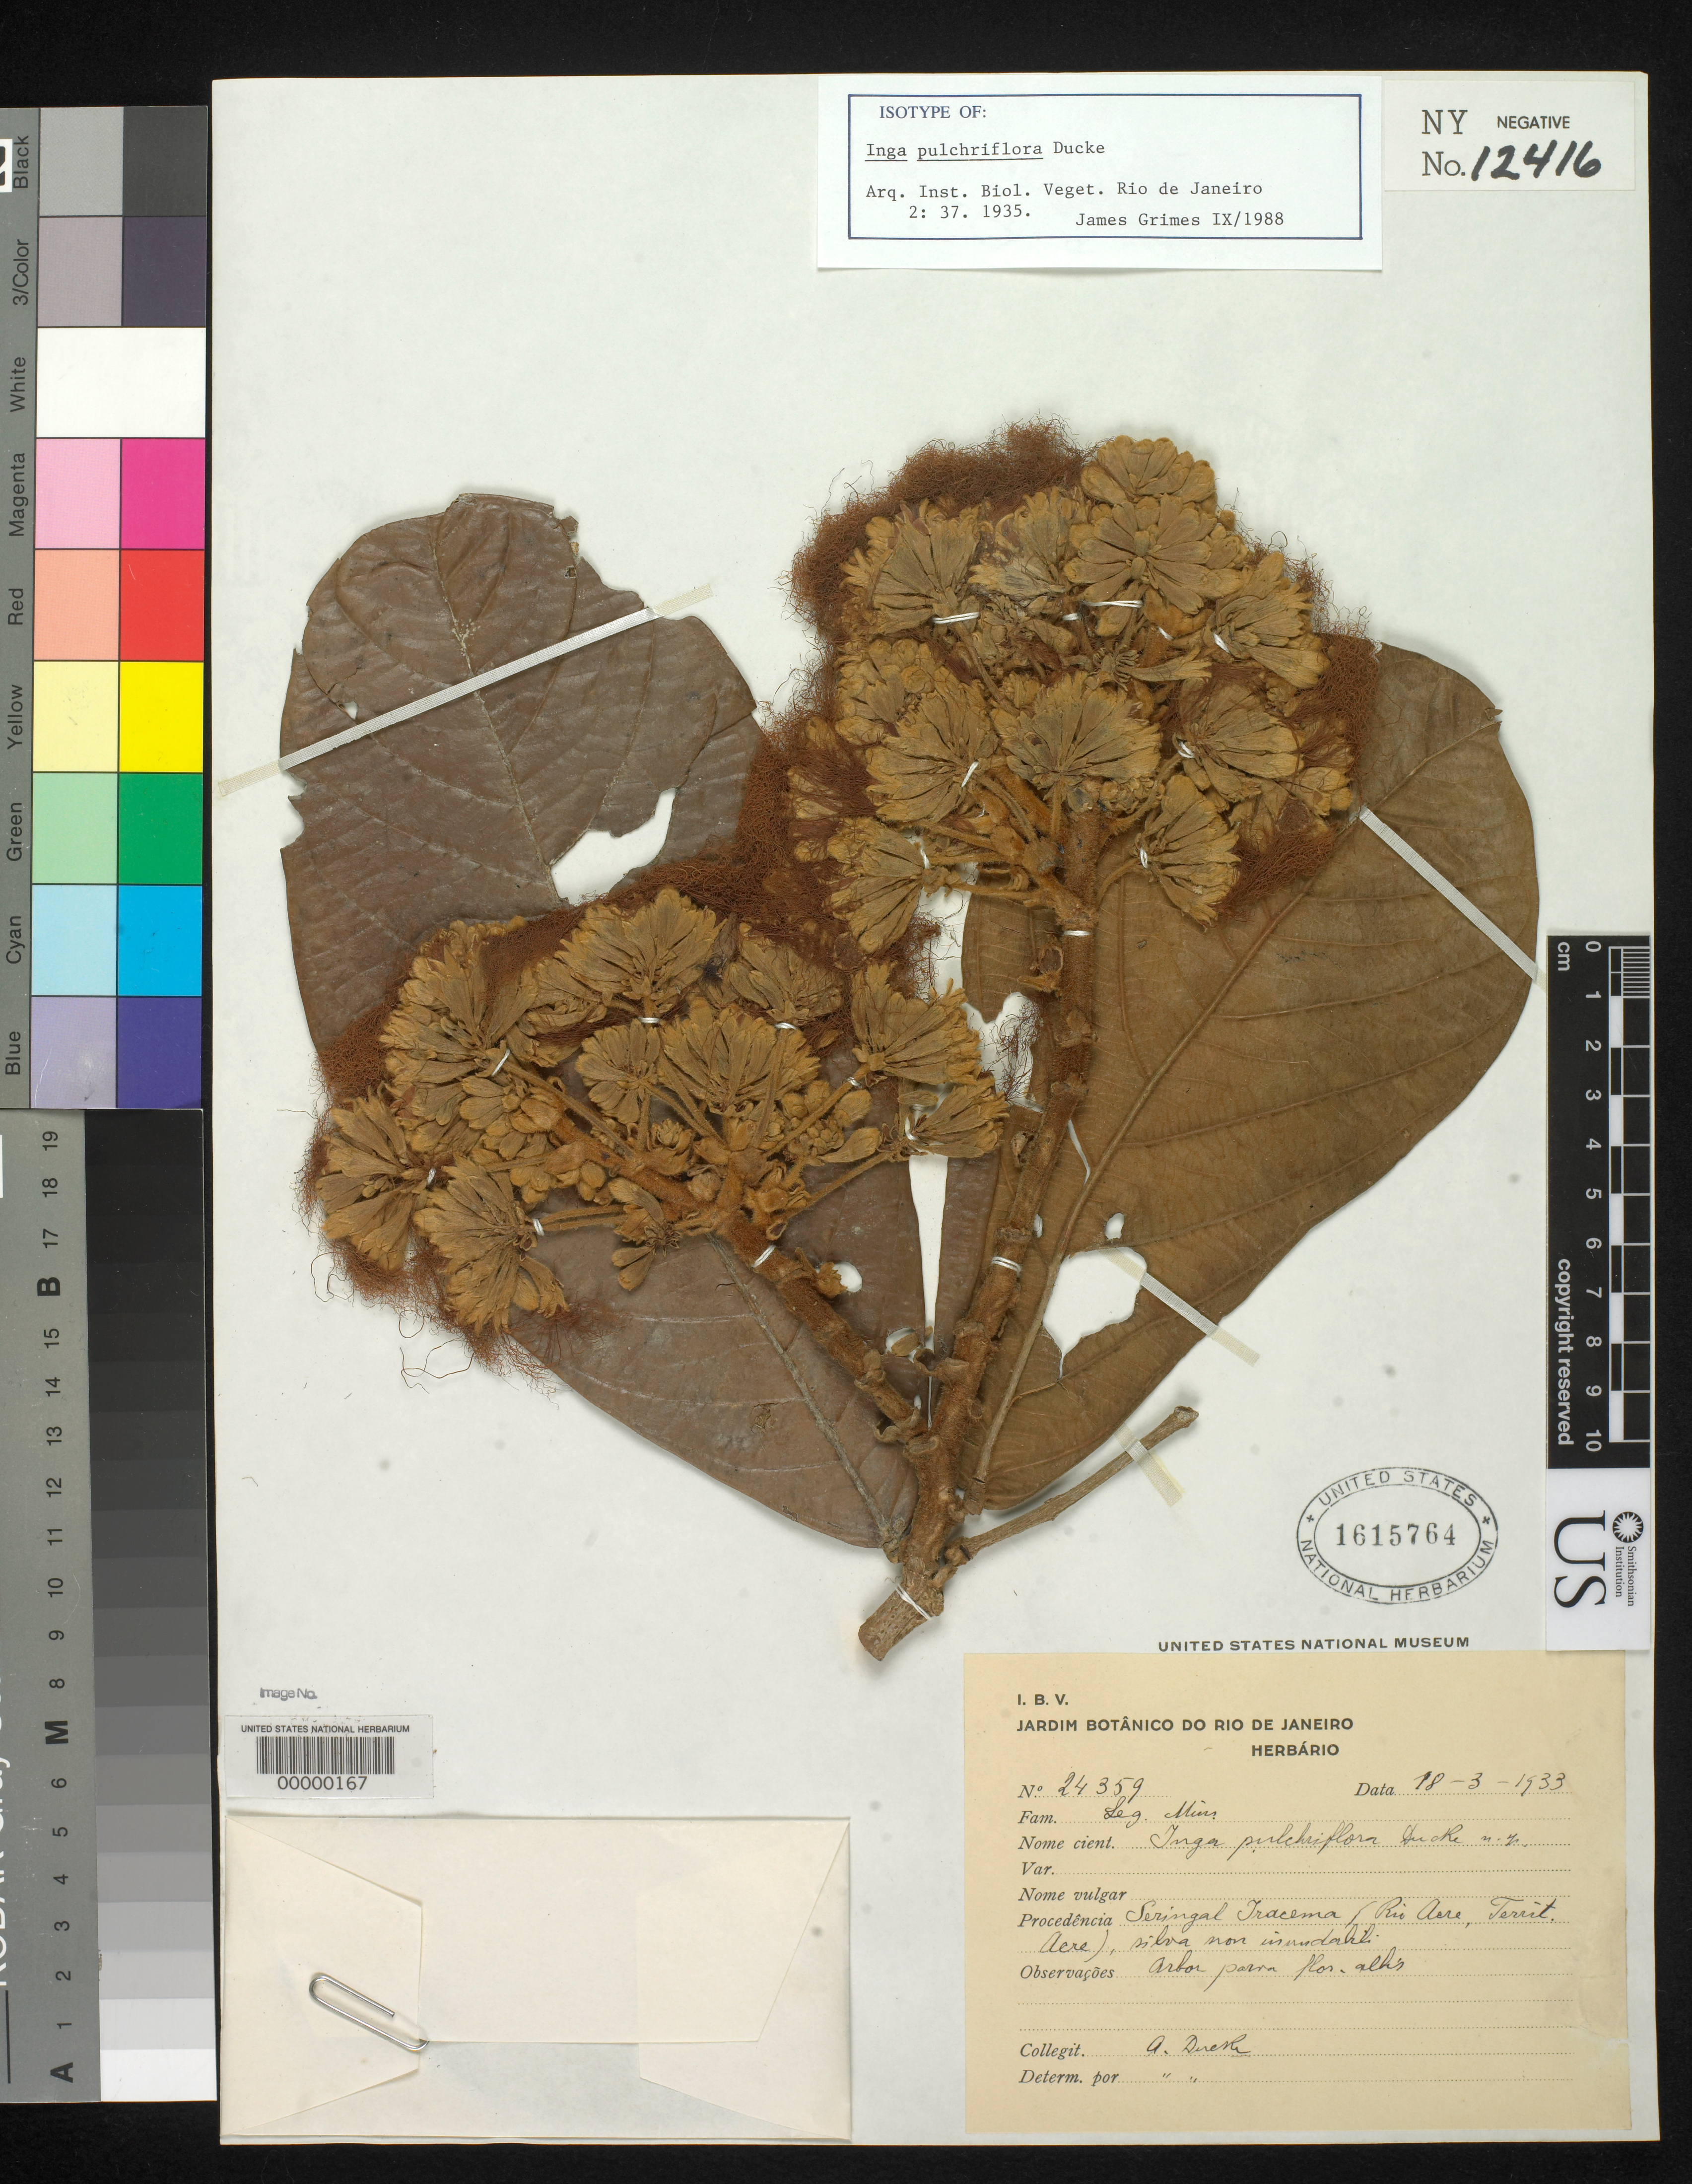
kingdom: Plantae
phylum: Tracheophyta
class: Magnoliopsida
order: Fabales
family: Fabaceae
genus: Inga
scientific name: Inga pulchriflora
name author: Ducke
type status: Isotype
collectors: A. Ducke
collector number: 24359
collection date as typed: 18 Mar 1933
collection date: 1933-03-18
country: Brazil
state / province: Acre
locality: Seringal Inacema, Rio Acre.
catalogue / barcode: US 1615764